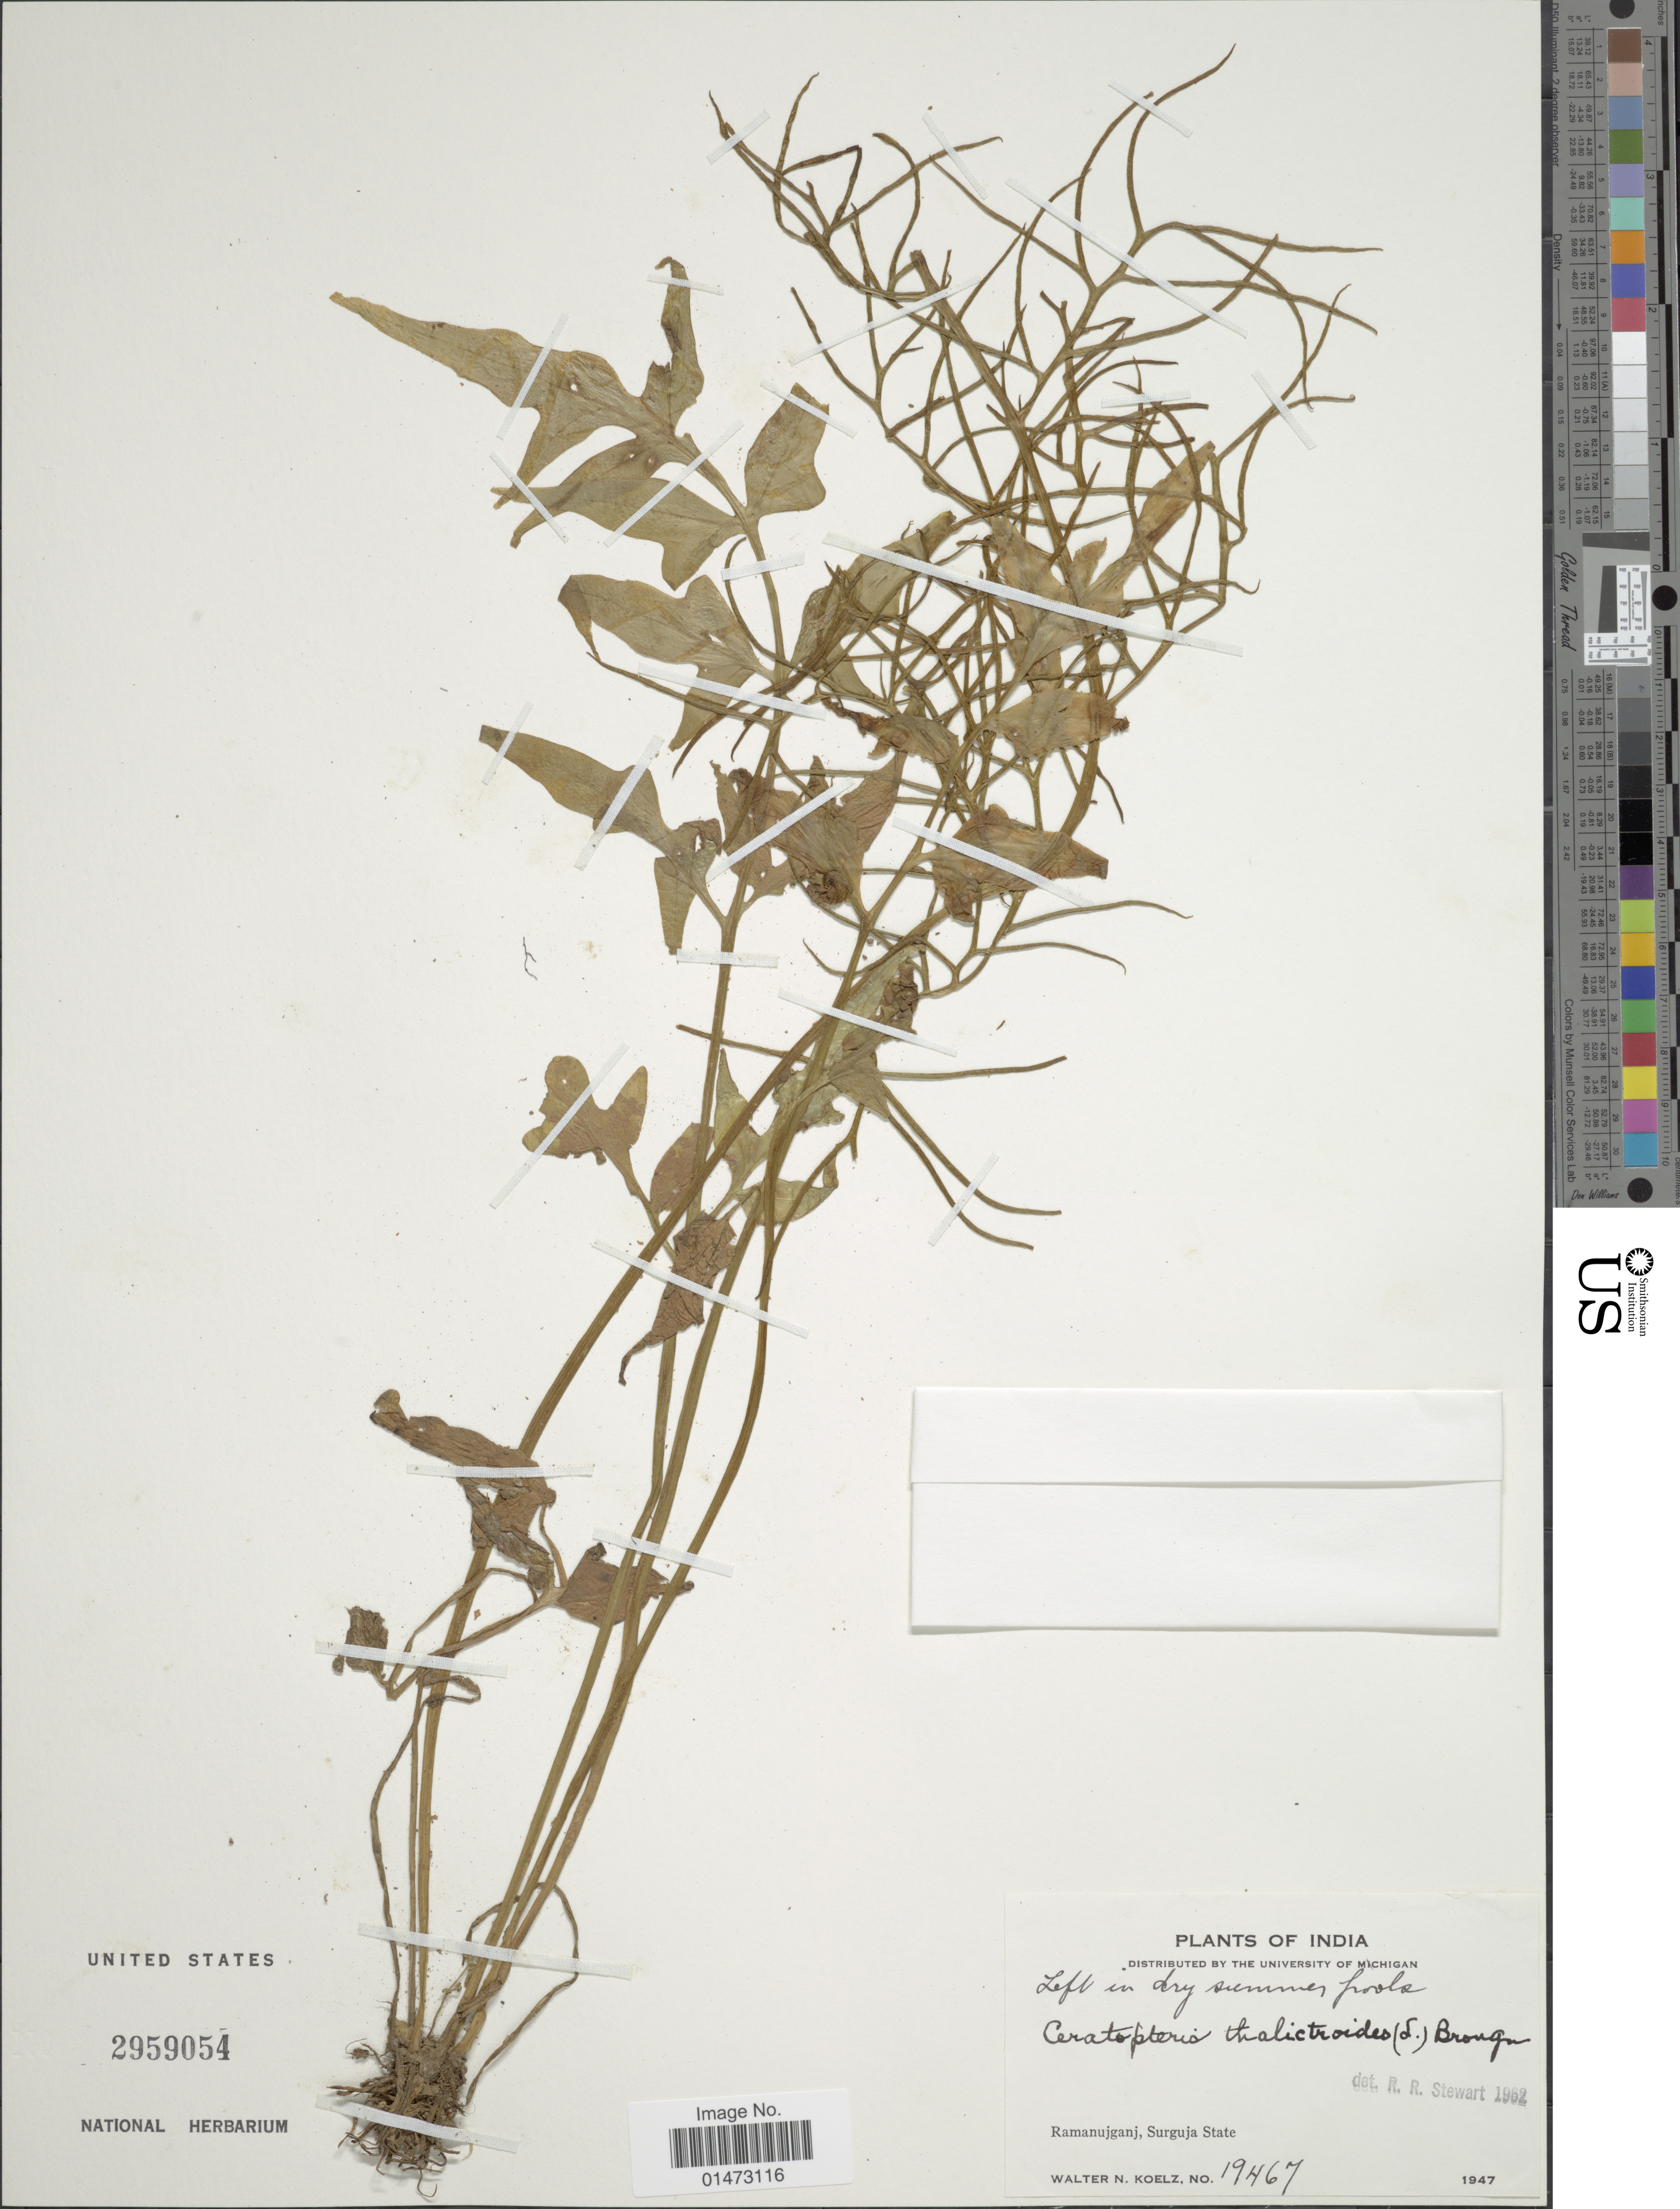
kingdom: Plantae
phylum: Tracheophyta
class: Polypodiopsida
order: Polypodiales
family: Pteridaceae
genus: Ceratopteris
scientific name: Ceratopteris thalictroides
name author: (L.) Brongn.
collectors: W. N. Koelz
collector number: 19467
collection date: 1947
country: India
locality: Ramanujganj, Surguja State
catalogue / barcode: US 2959054